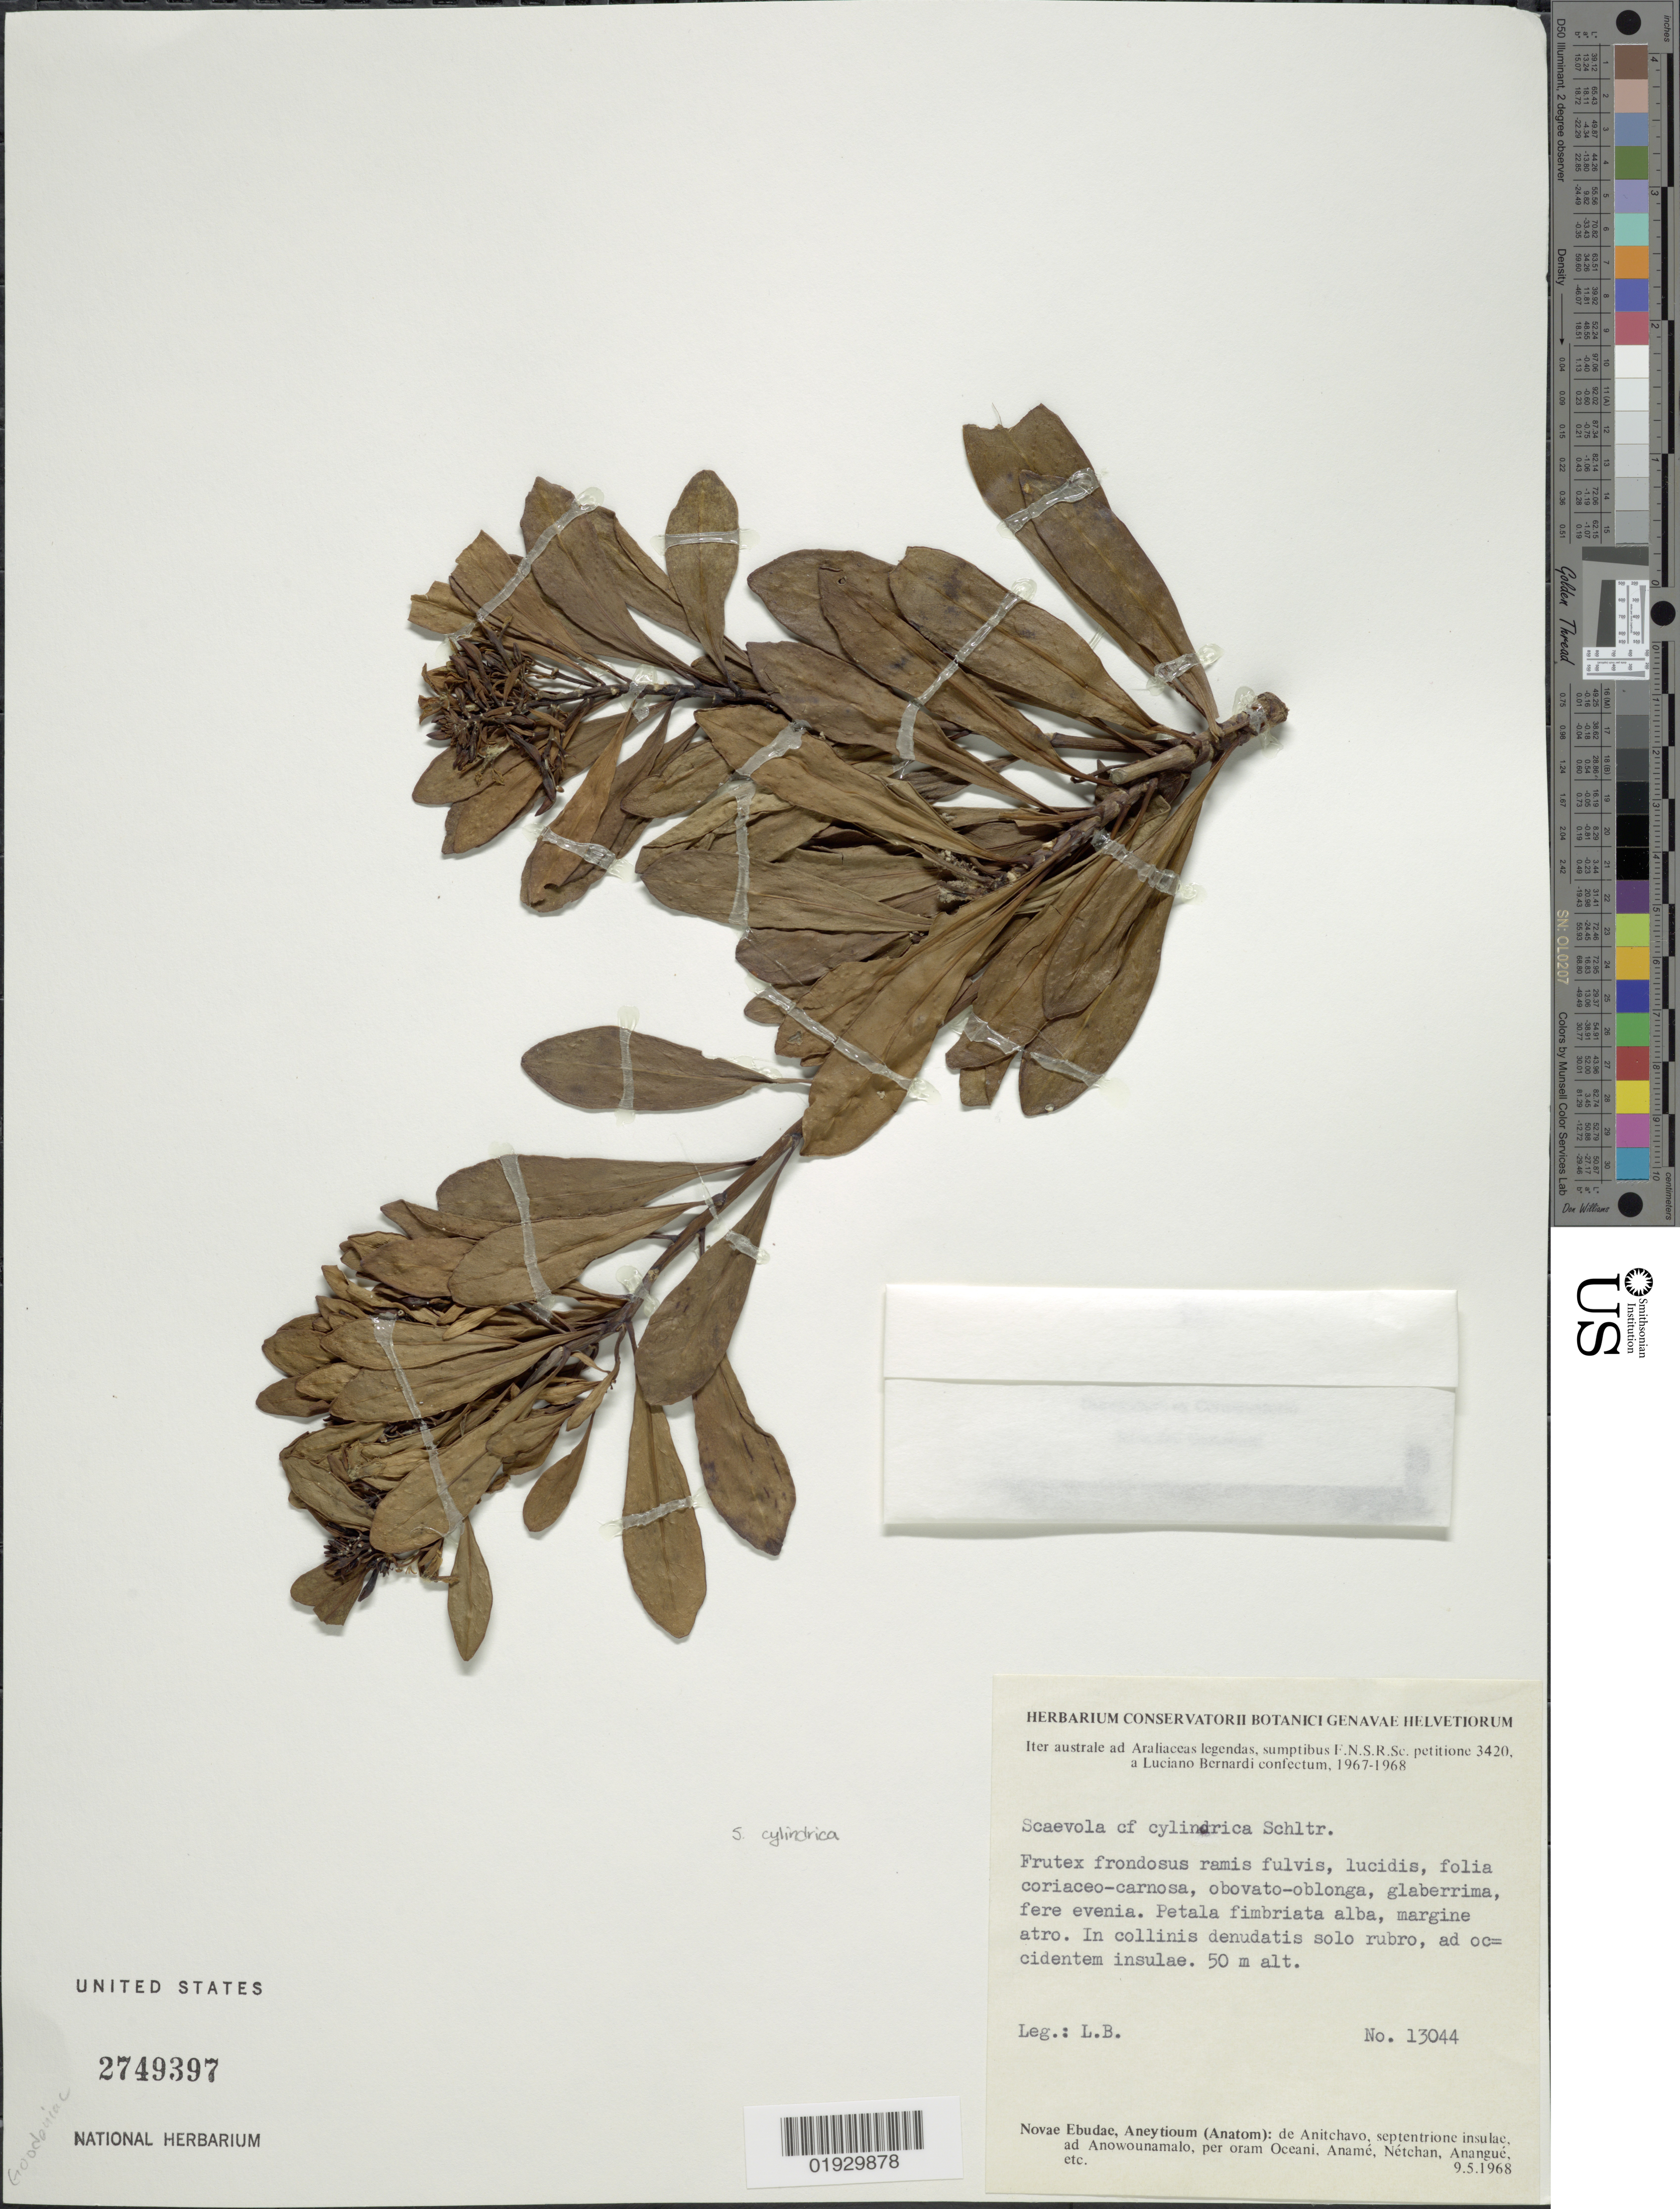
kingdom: Plantae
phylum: Tracheophyta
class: Magnoliopsida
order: Asterales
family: Goodeniaceae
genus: Scaevola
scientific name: Scaevola cylindrica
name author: Schltr. & K. Krause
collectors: L. Bernardi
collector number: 13044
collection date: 1968-05-09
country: Vanuatu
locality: Novae Ebudae, Aneytioum (Anatom): de Anitchavo, septentrione insulae, ad Anowounamalo, per oram Oceani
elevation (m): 50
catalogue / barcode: US 2749397